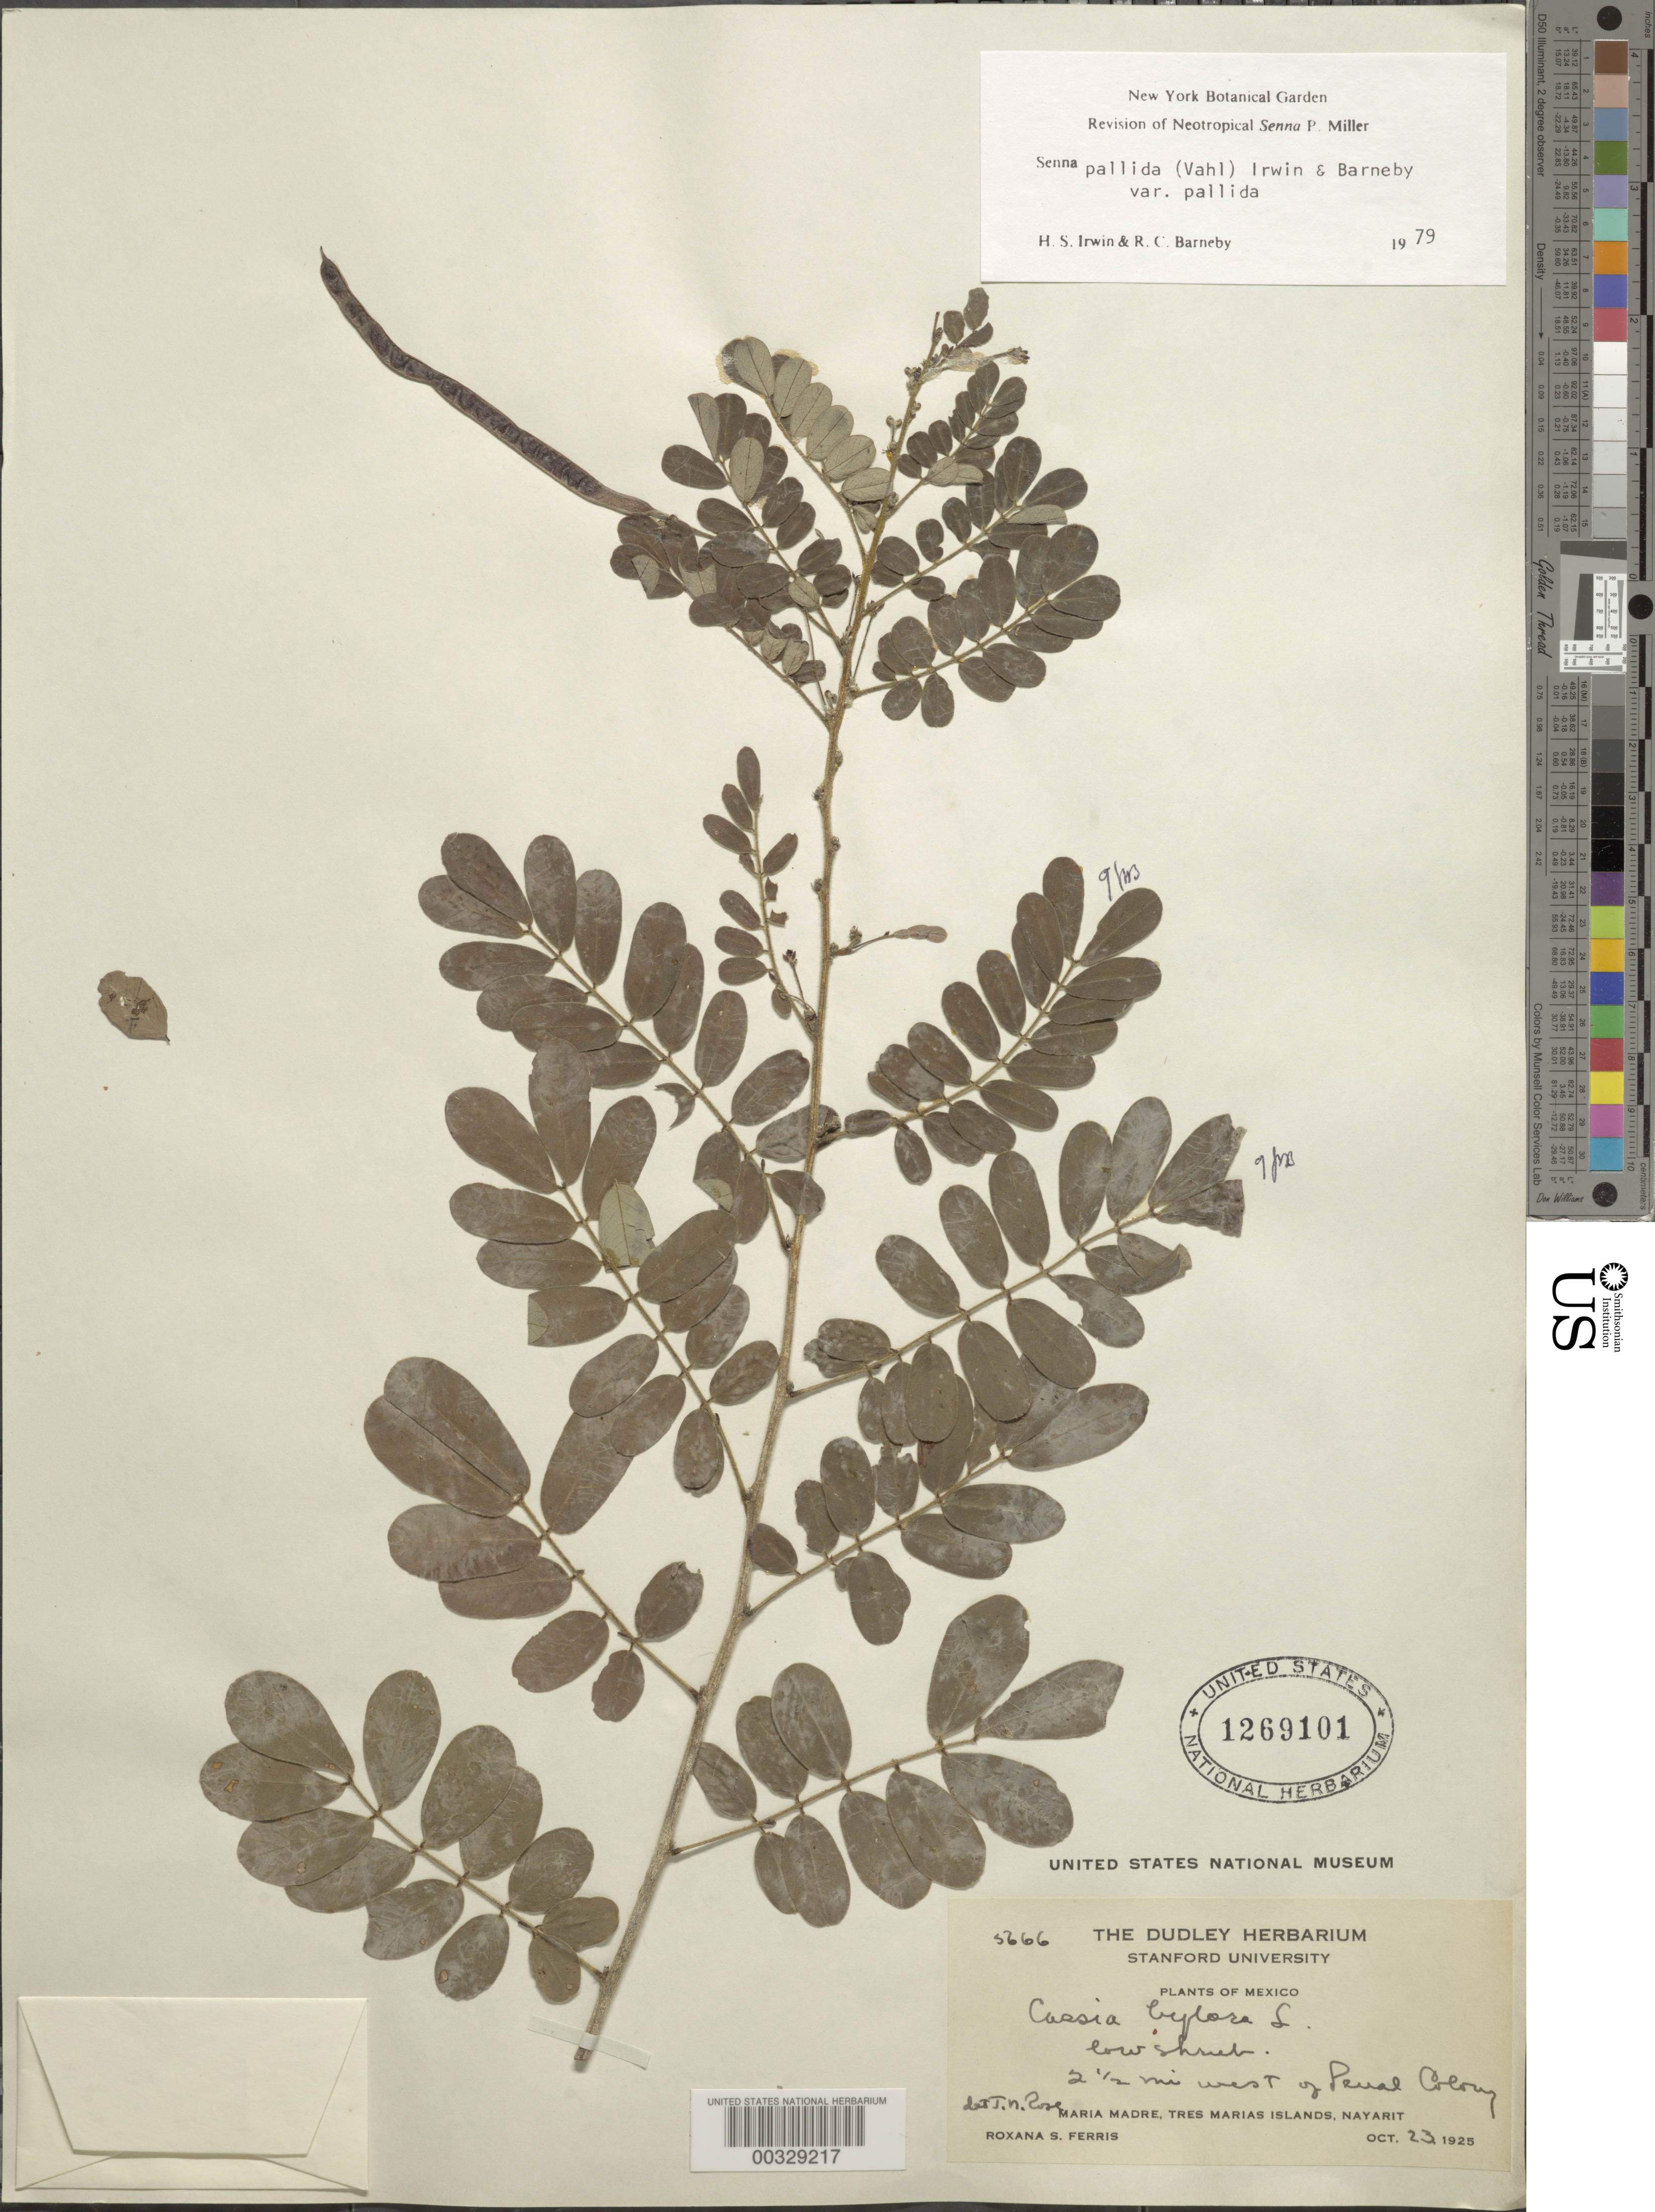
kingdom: Plantae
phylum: Tracheophyta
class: Magnoliopsida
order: Fabales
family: Fabaceae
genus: Senna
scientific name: Senna pallida var. pallida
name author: (Vahl) H.S. Irwin & Barneby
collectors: R. S. Ferris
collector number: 5666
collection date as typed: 23 Oct 1925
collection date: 1925-10-23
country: Mexico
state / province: Nayarit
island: Maria Madre Island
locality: Maria madre, tres marias islands; 2.5 W of penal colony [Tres Marias Is.]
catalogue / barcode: US 1269101